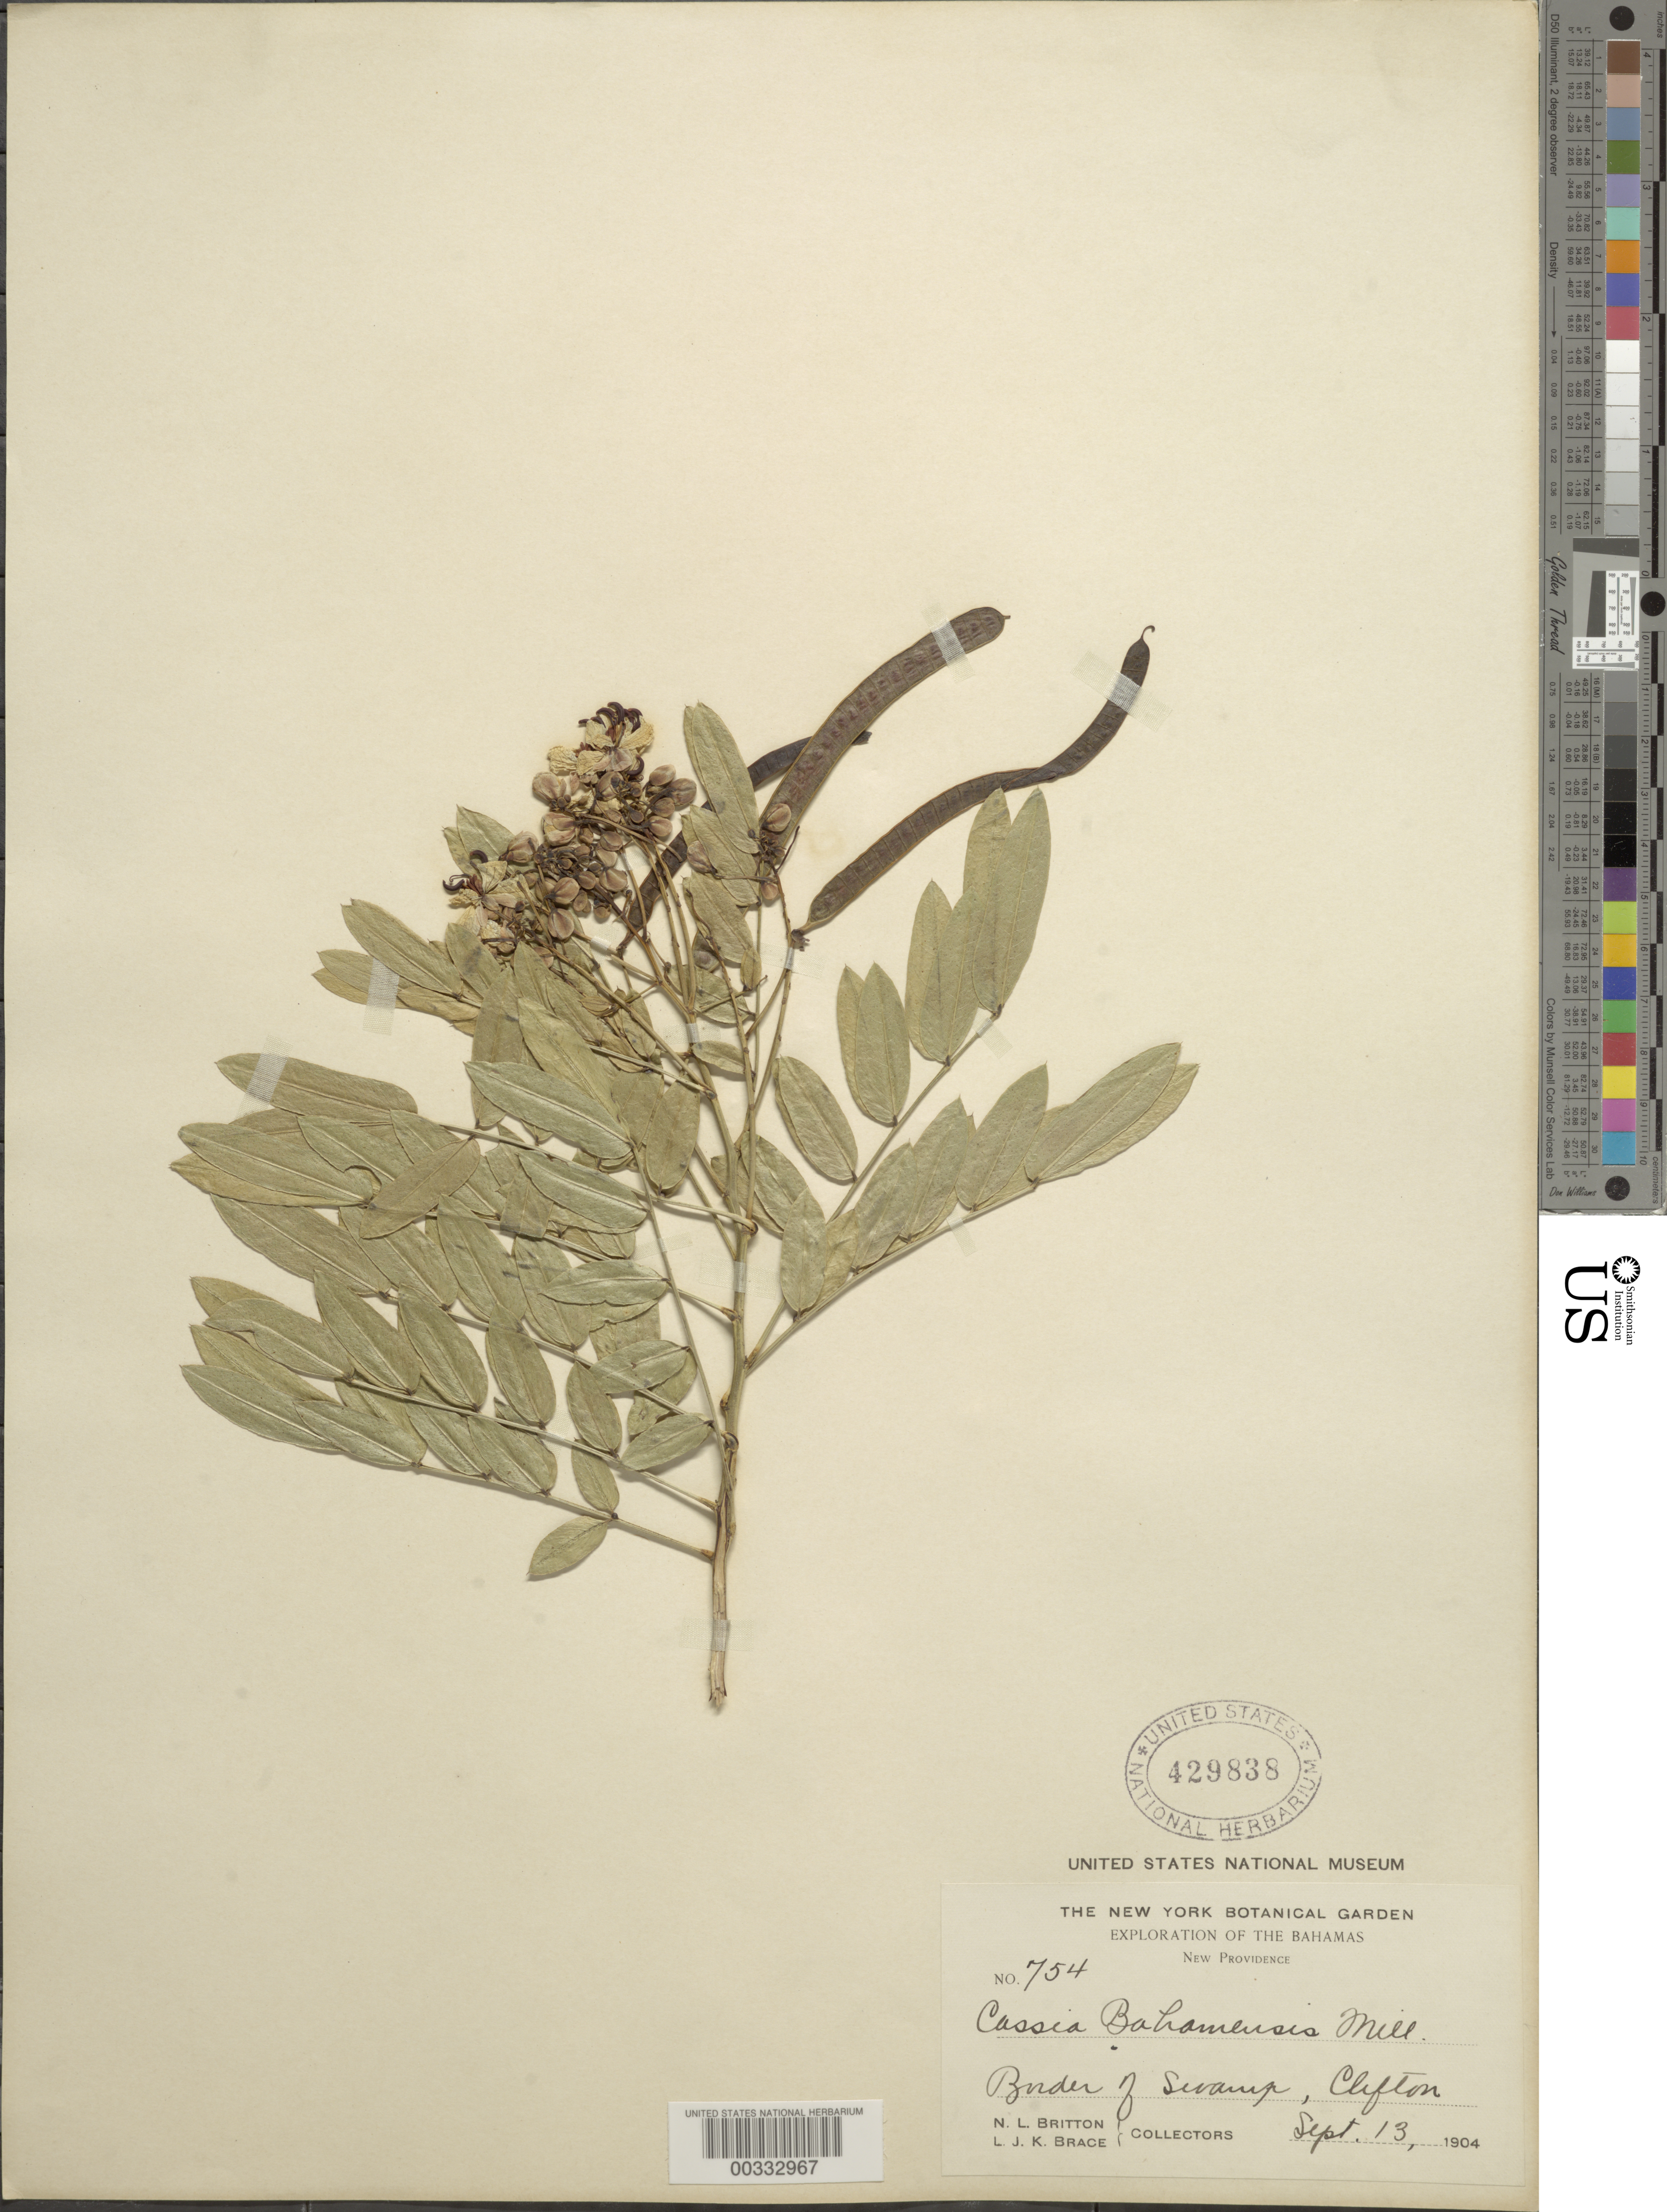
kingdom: Plantae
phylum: Tracheophyta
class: Magnoliopsida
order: Fabales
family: Fabaceae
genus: Senna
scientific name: Senna ligustrina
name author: (L.) H.S. Irwin & Barneby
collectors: N. Britton & L. J. K. Brace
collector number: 754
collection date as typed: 13 Sep 1904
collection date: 1904-09-13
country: Bahamas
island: New Providence Island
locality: Clifton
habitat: Border of swamp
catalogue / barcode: US 429838